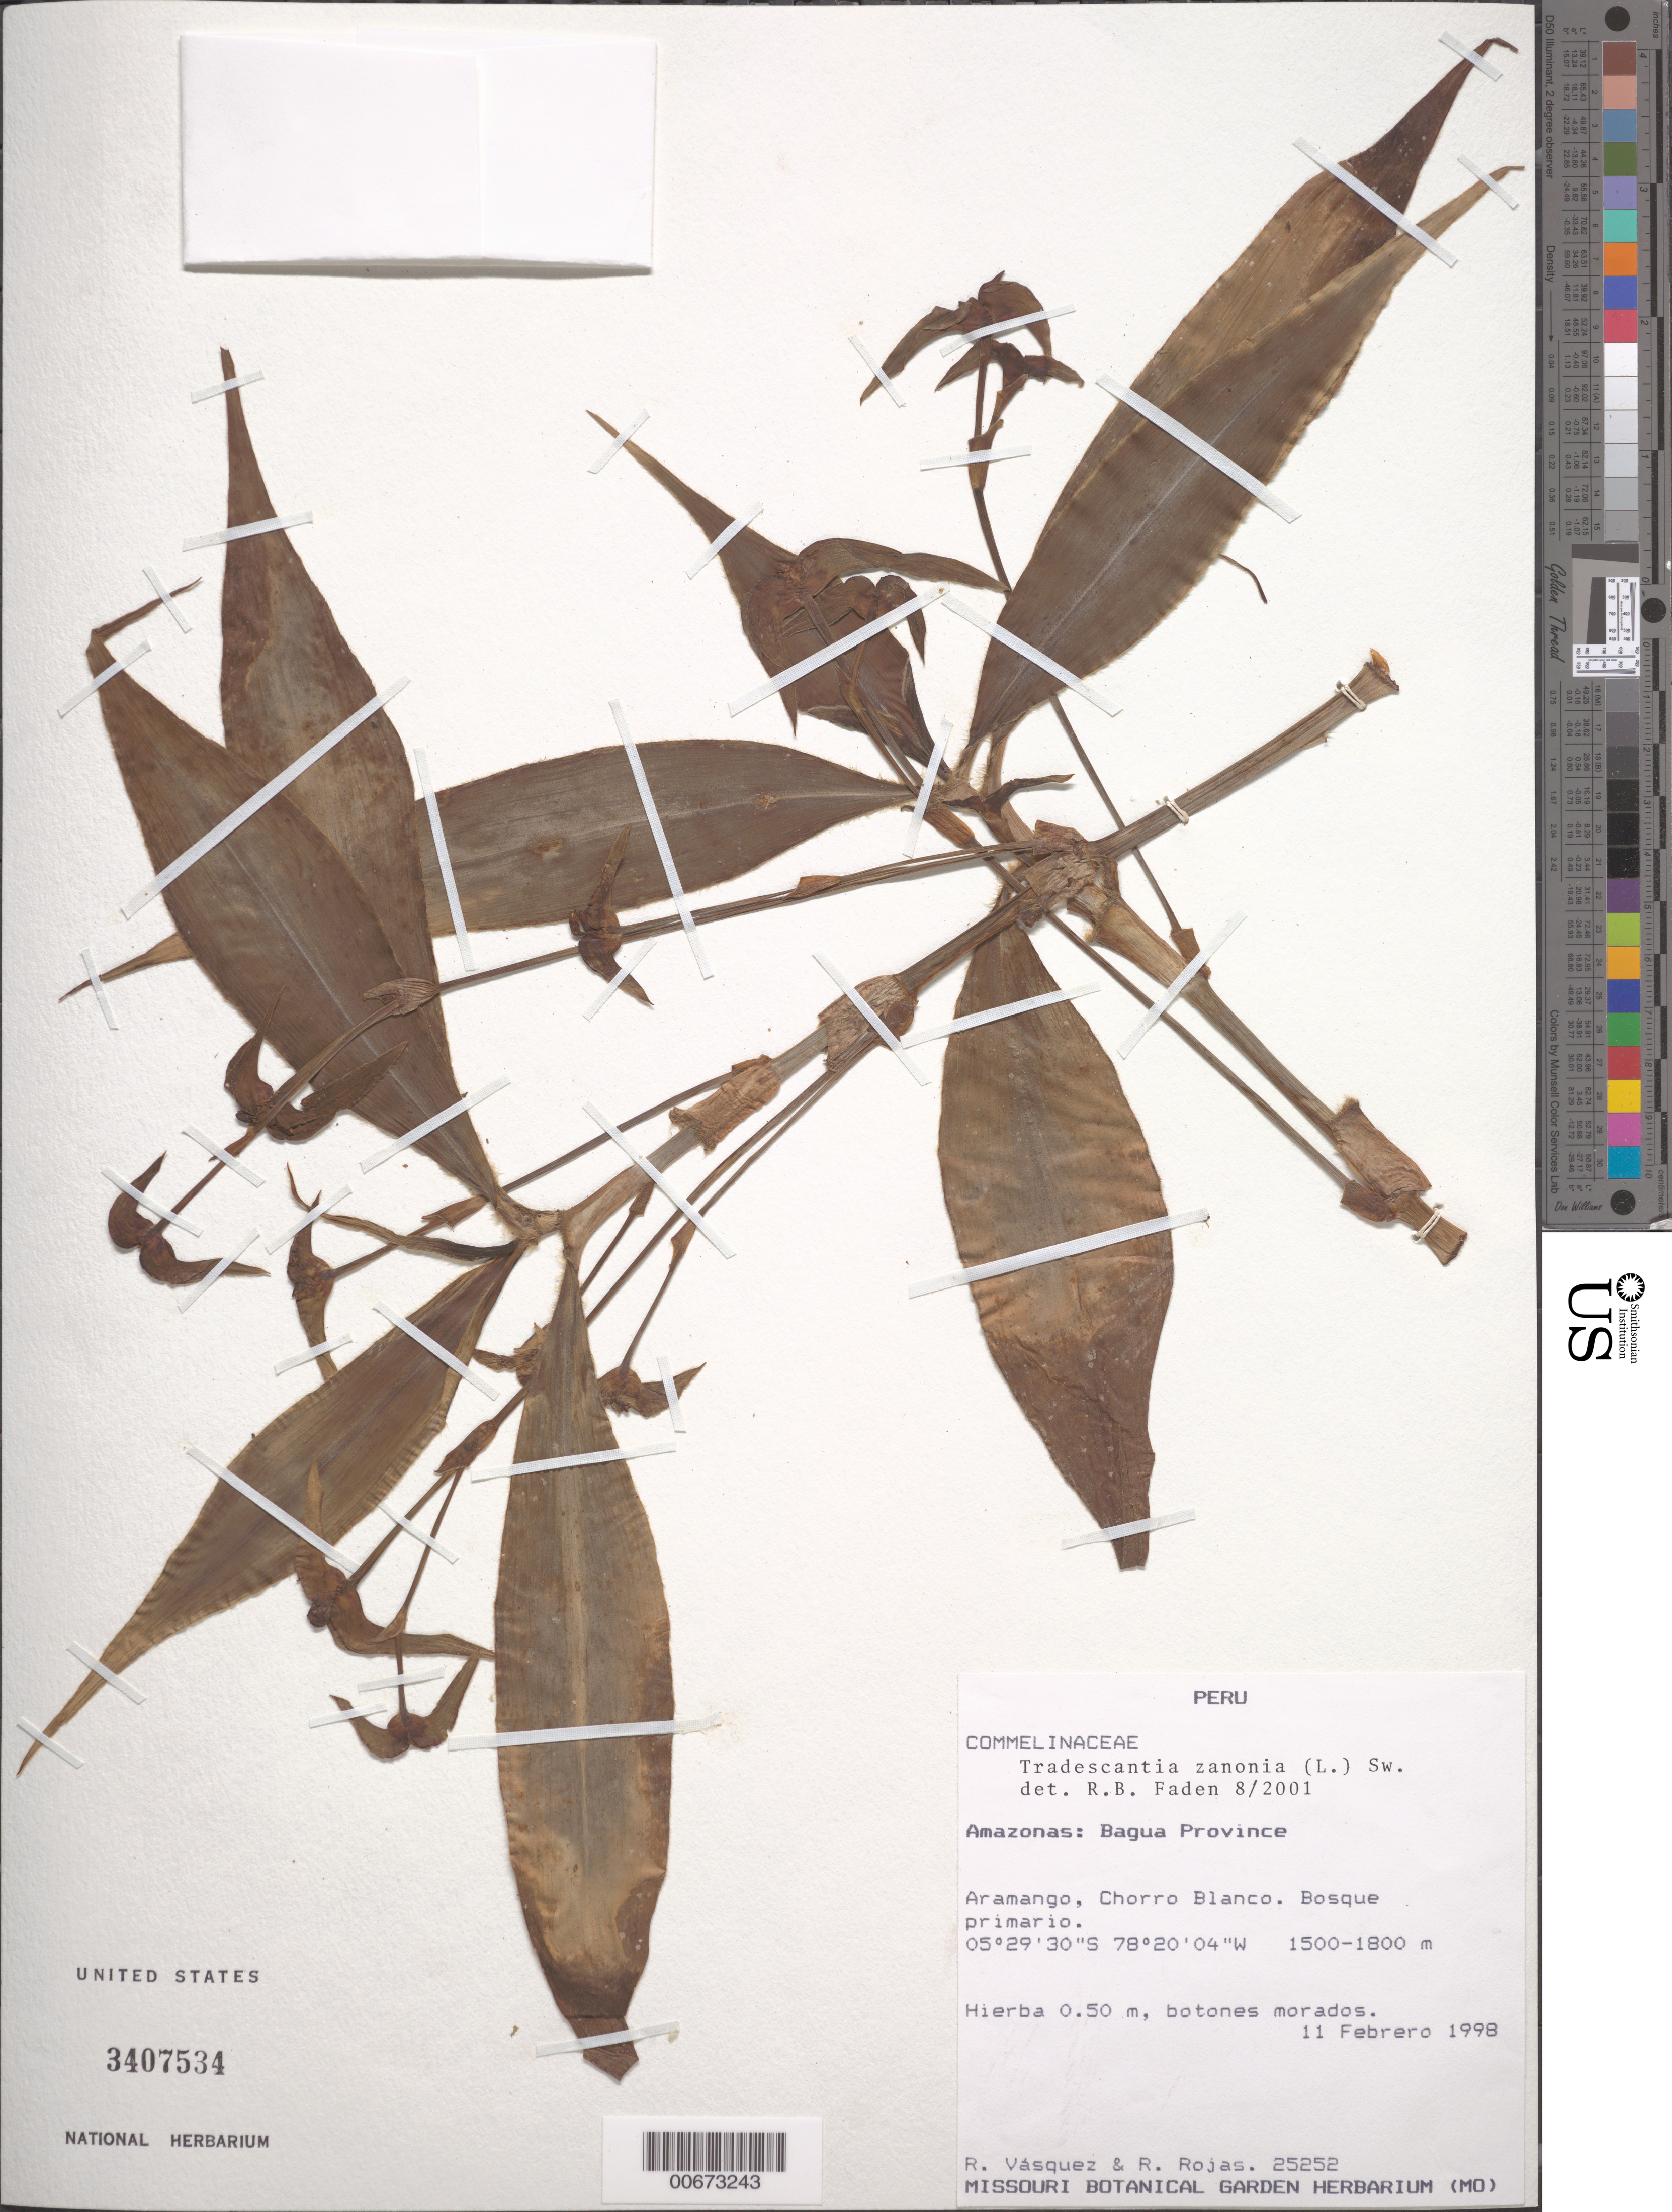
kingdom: Plantae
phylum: Tracheophyta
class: Liliopsida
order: Commelinales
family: Commelinaceae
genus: Tradescantia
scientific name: Tradescantia zanonia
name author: (L.) Sw.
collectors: R. Vasquez & R. Rojas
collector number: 25252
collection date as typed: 11 Feb 1998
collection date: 1998-02-11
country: Peru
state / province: Amazonas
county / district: Bagua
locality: Aramango, Chorro Blanco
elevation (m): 1500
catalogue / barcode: US 3407534